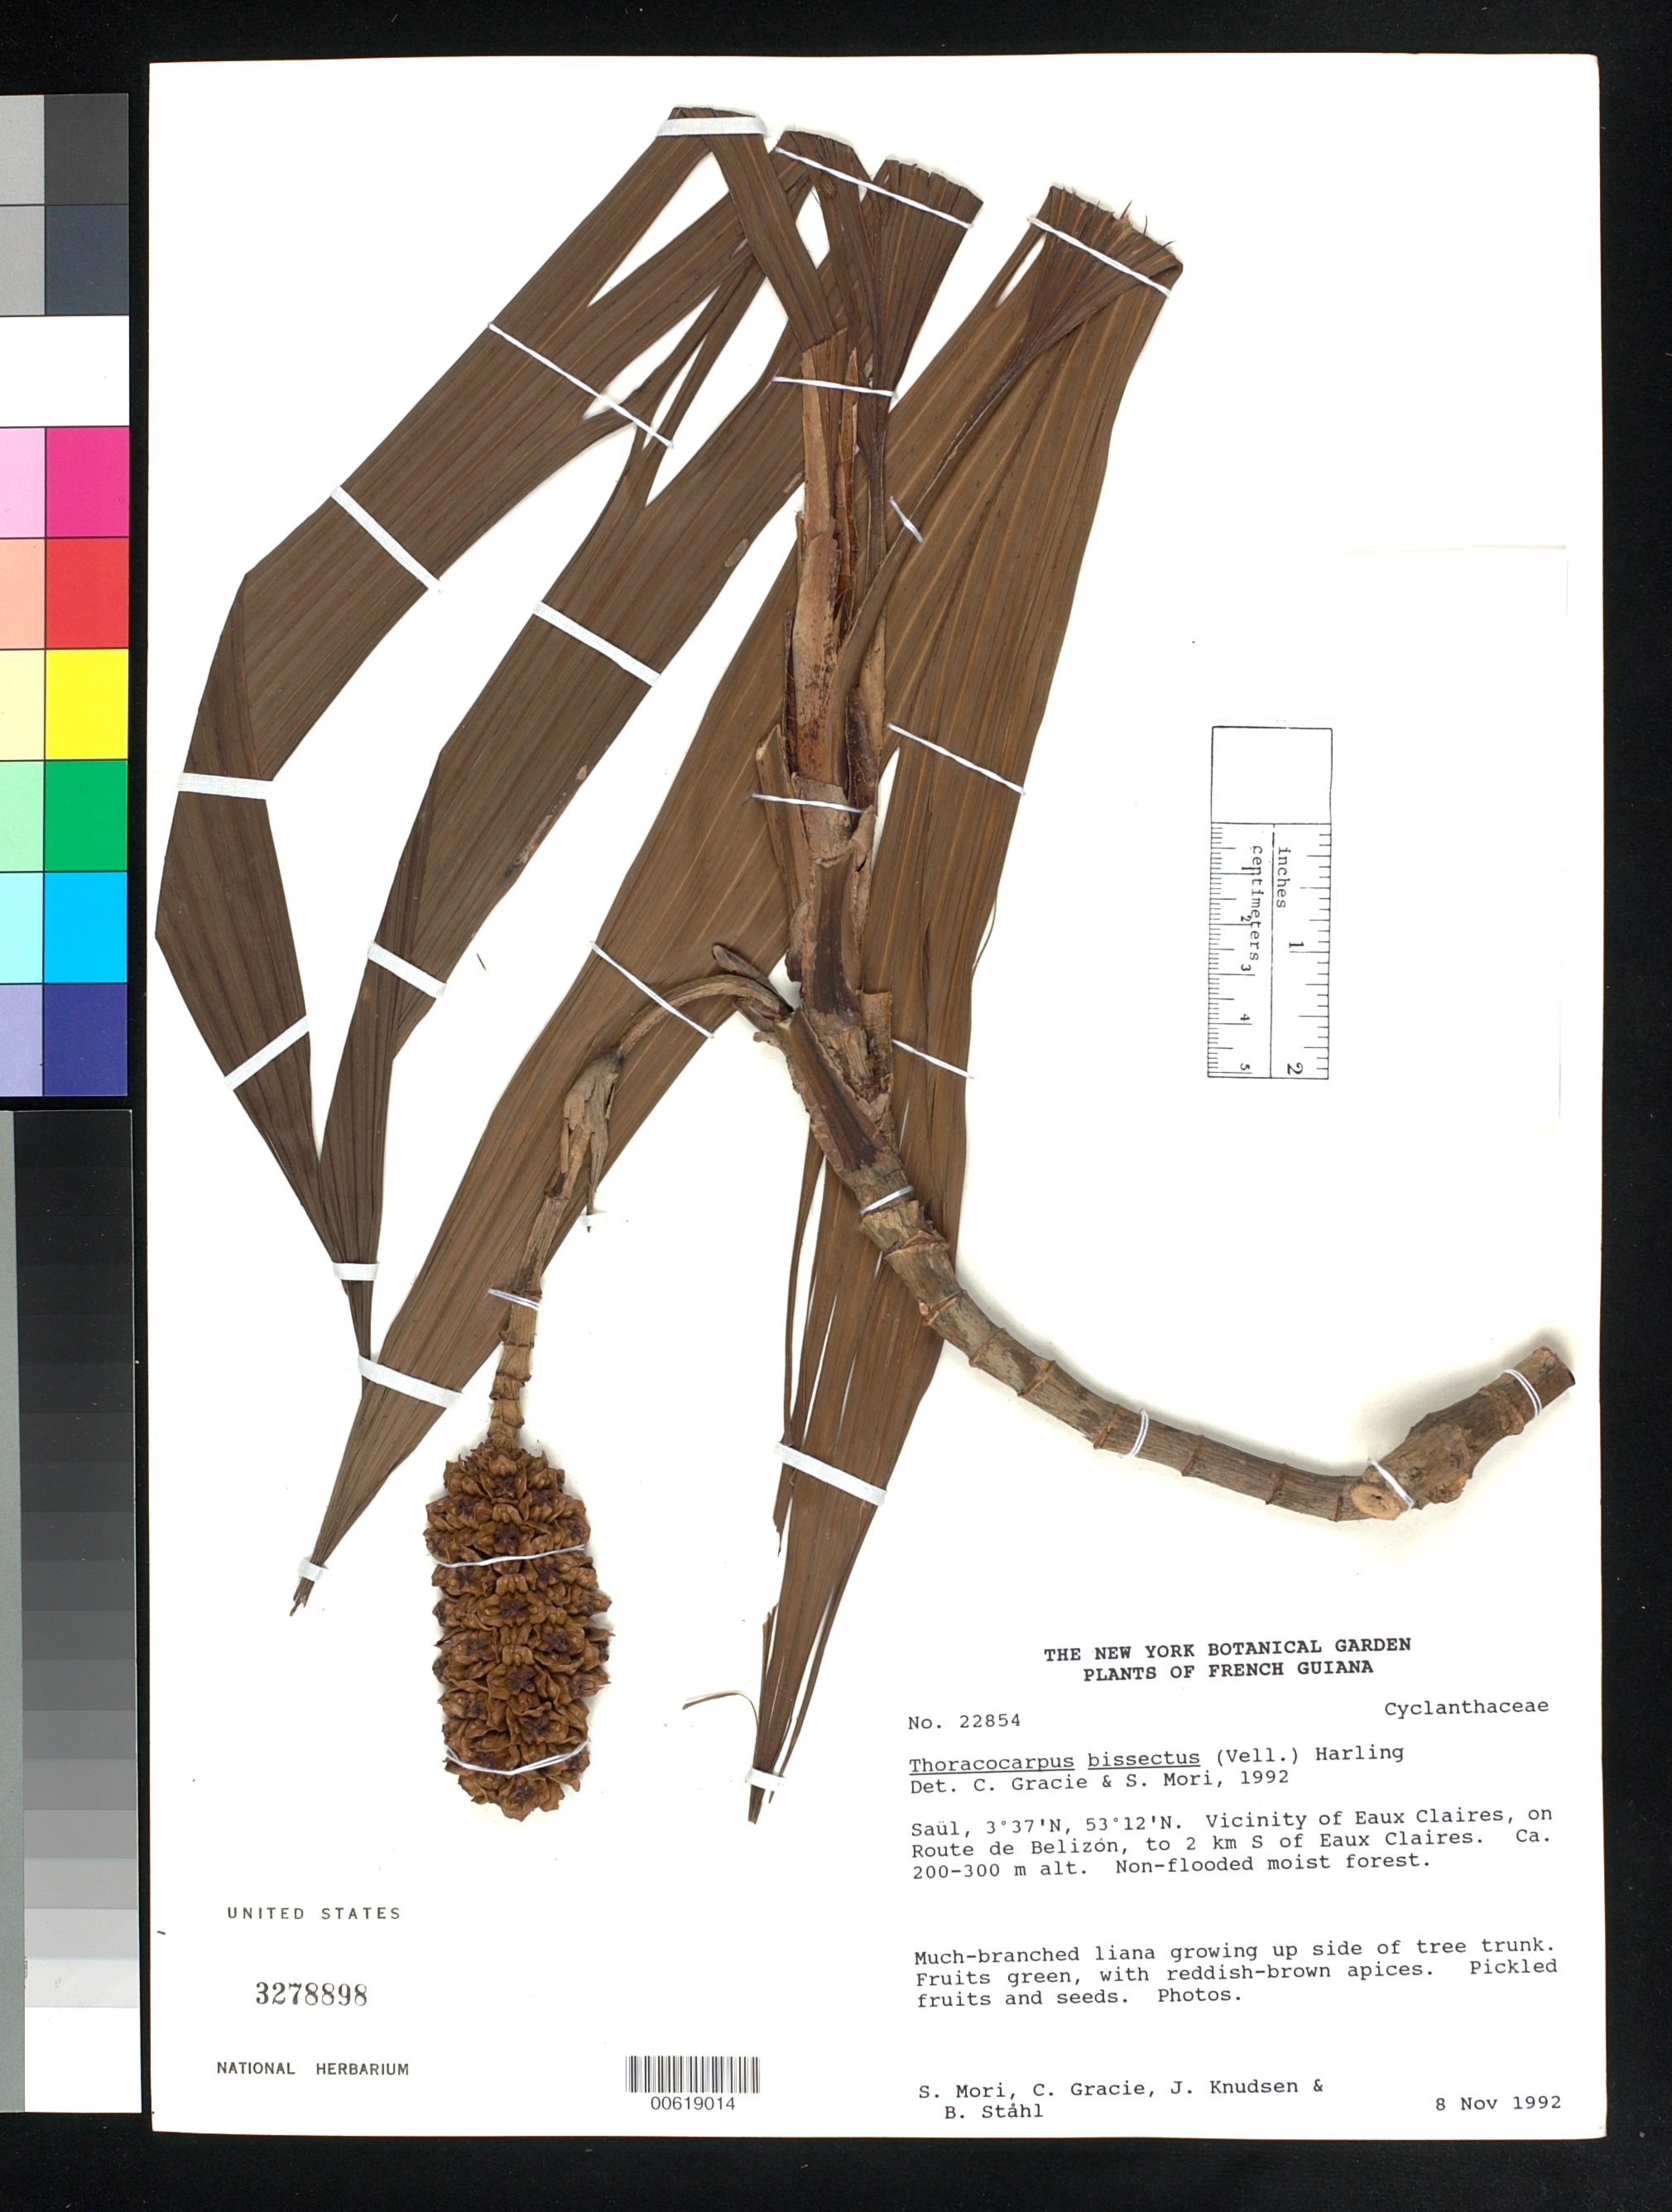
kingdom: Plantae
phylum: Tracheophyta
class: Liliopsida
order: Pandanales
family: Cyclanthaceae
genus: Thoracocarpus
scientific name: Thoracocarpus bissectus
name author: (Vell.) Harling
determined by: Gracie, Carol A.; Mori, Scott A.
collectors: S. Mori, C. A. Gracie, J. Knudsen & B. Ståhl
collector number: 22854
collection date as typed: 8-Nov-92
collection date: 1992-11-08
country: French Guiana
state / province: Saint-Laurent-du-Maroni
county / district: Saül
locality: Saül, vicinity of Eaux Claires, on Route de Belizon, to 2 km S of Eaux Claires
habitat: Non-flooded moist forest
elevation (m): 200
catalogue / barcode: US 3278898